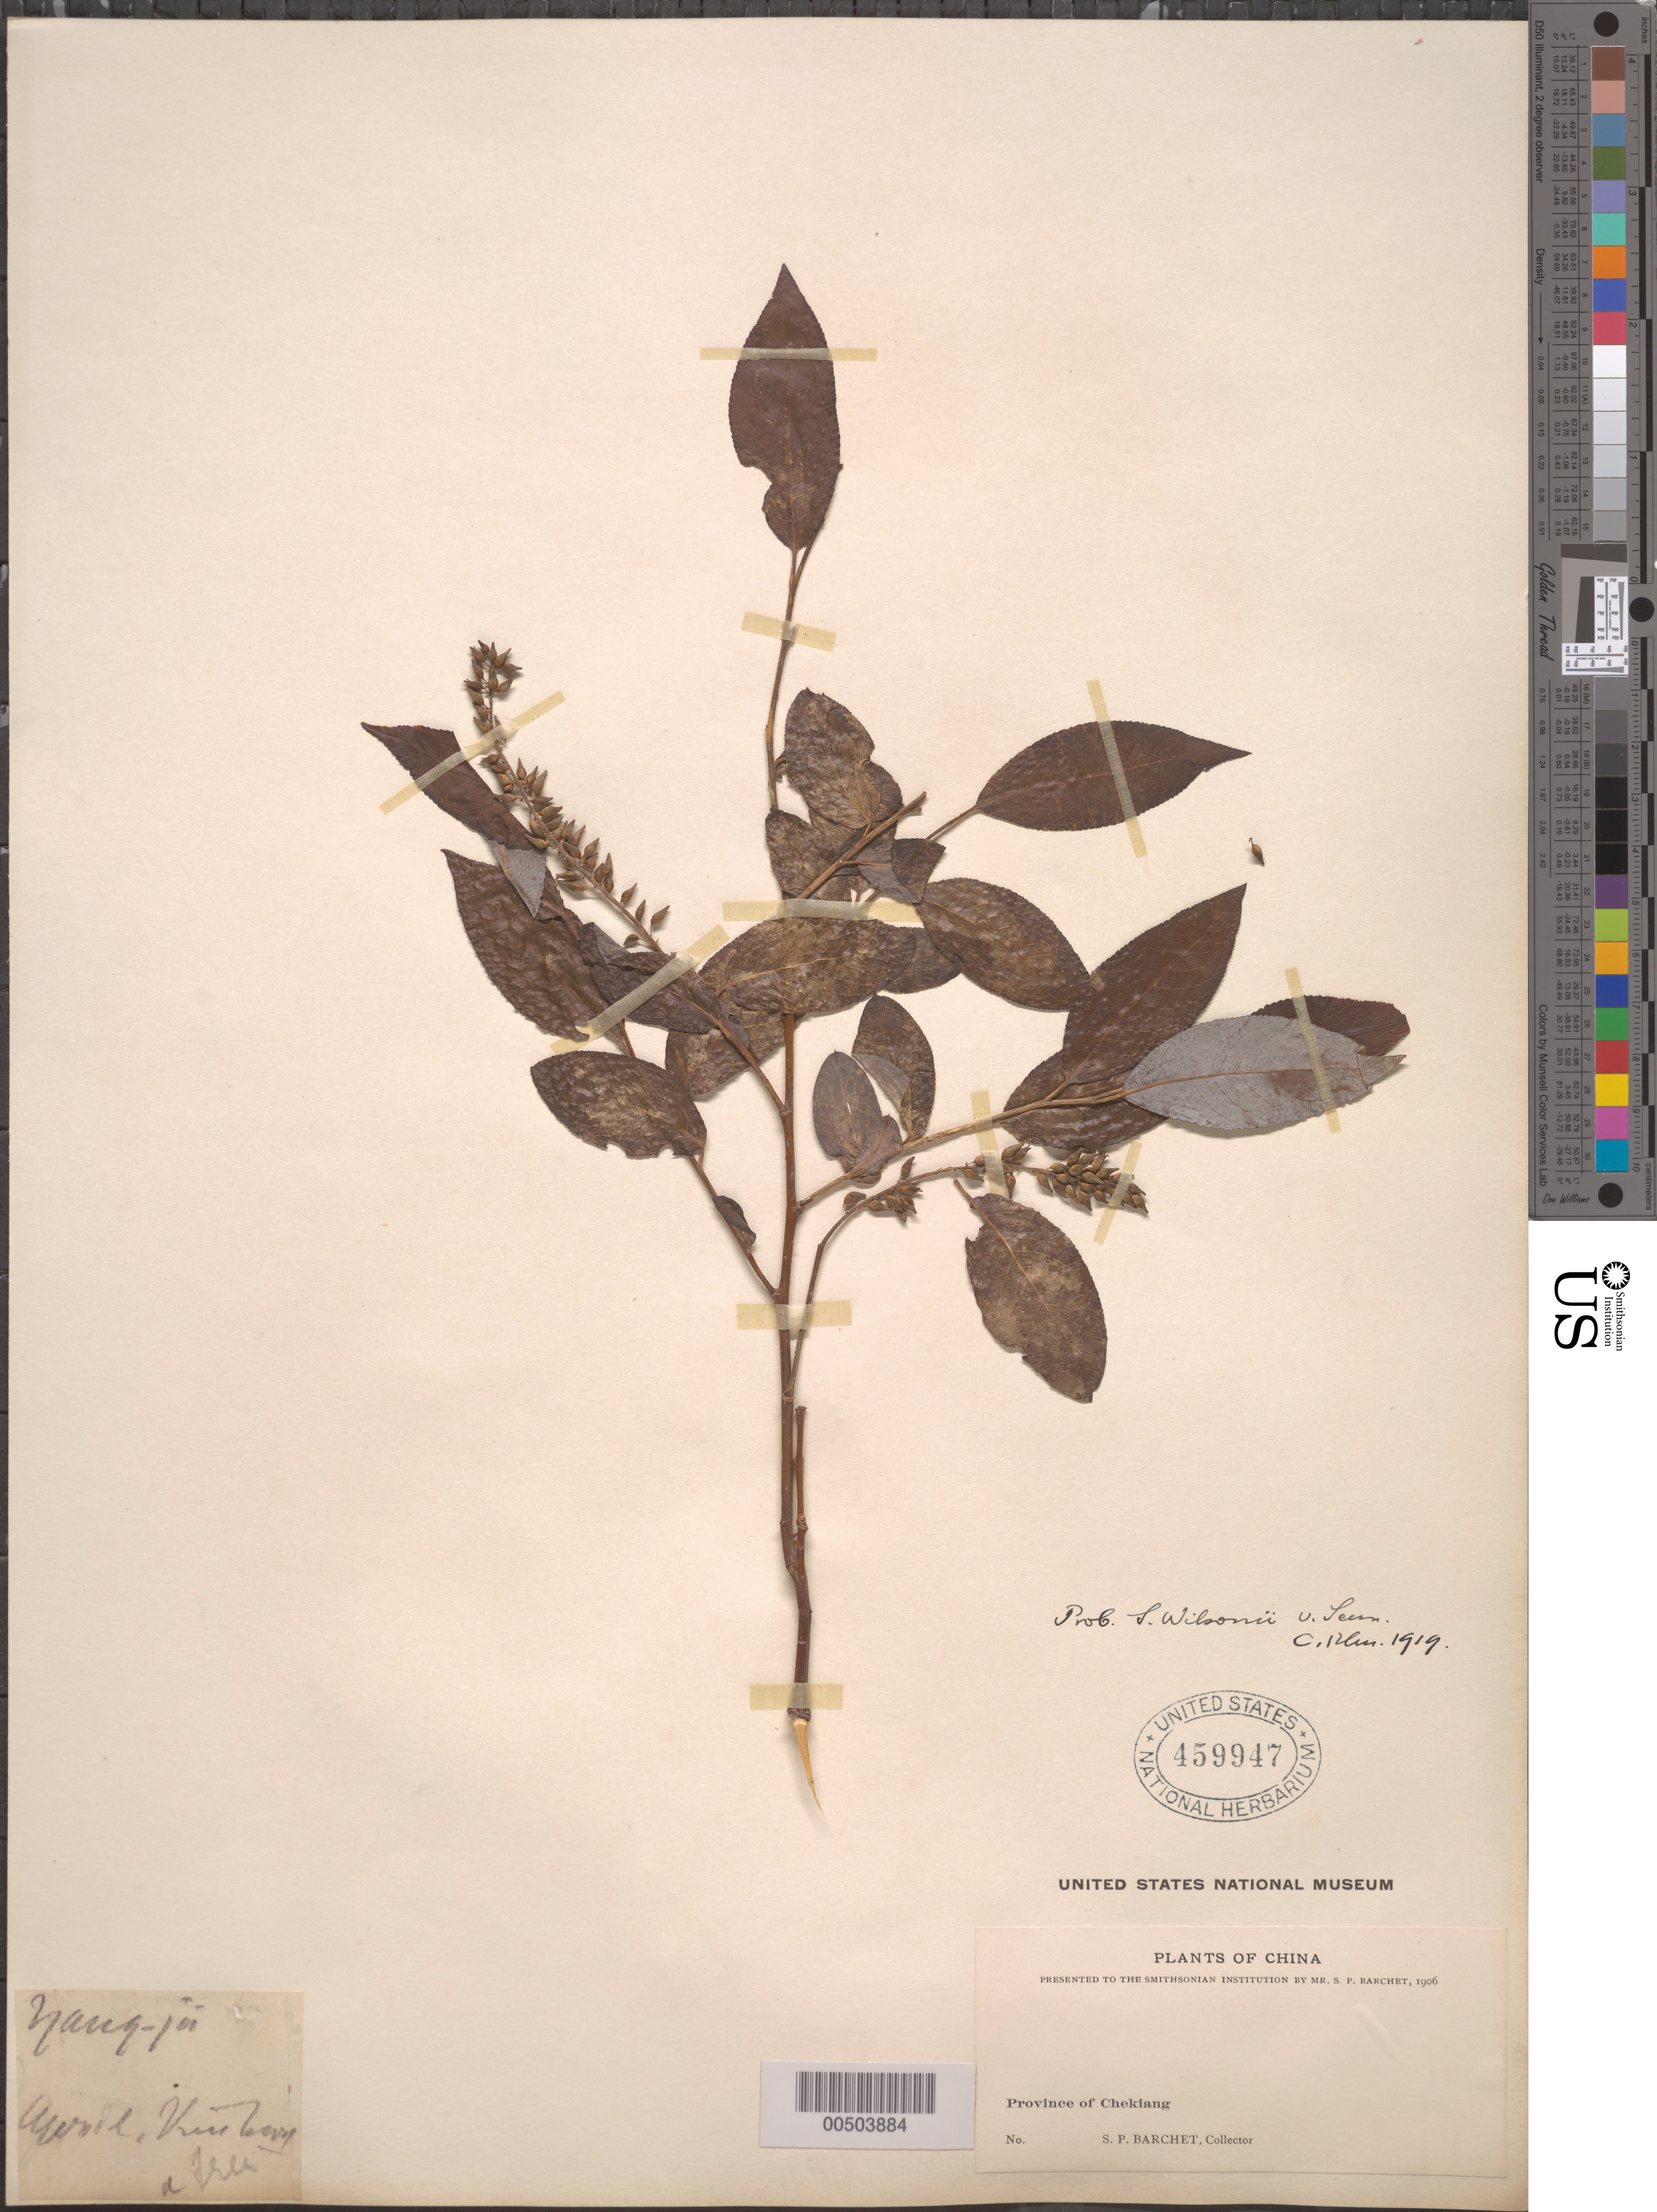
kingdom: Plantae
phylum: Tracheophyta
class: Magnoliopsida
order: Malpighiales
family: Salicaceae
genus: Salix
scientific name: Salix wilsonii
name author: Seemen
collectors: S. P. Barchet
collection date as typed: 1906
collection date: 1906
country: China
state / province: Zhejiang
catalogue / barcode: US 459947